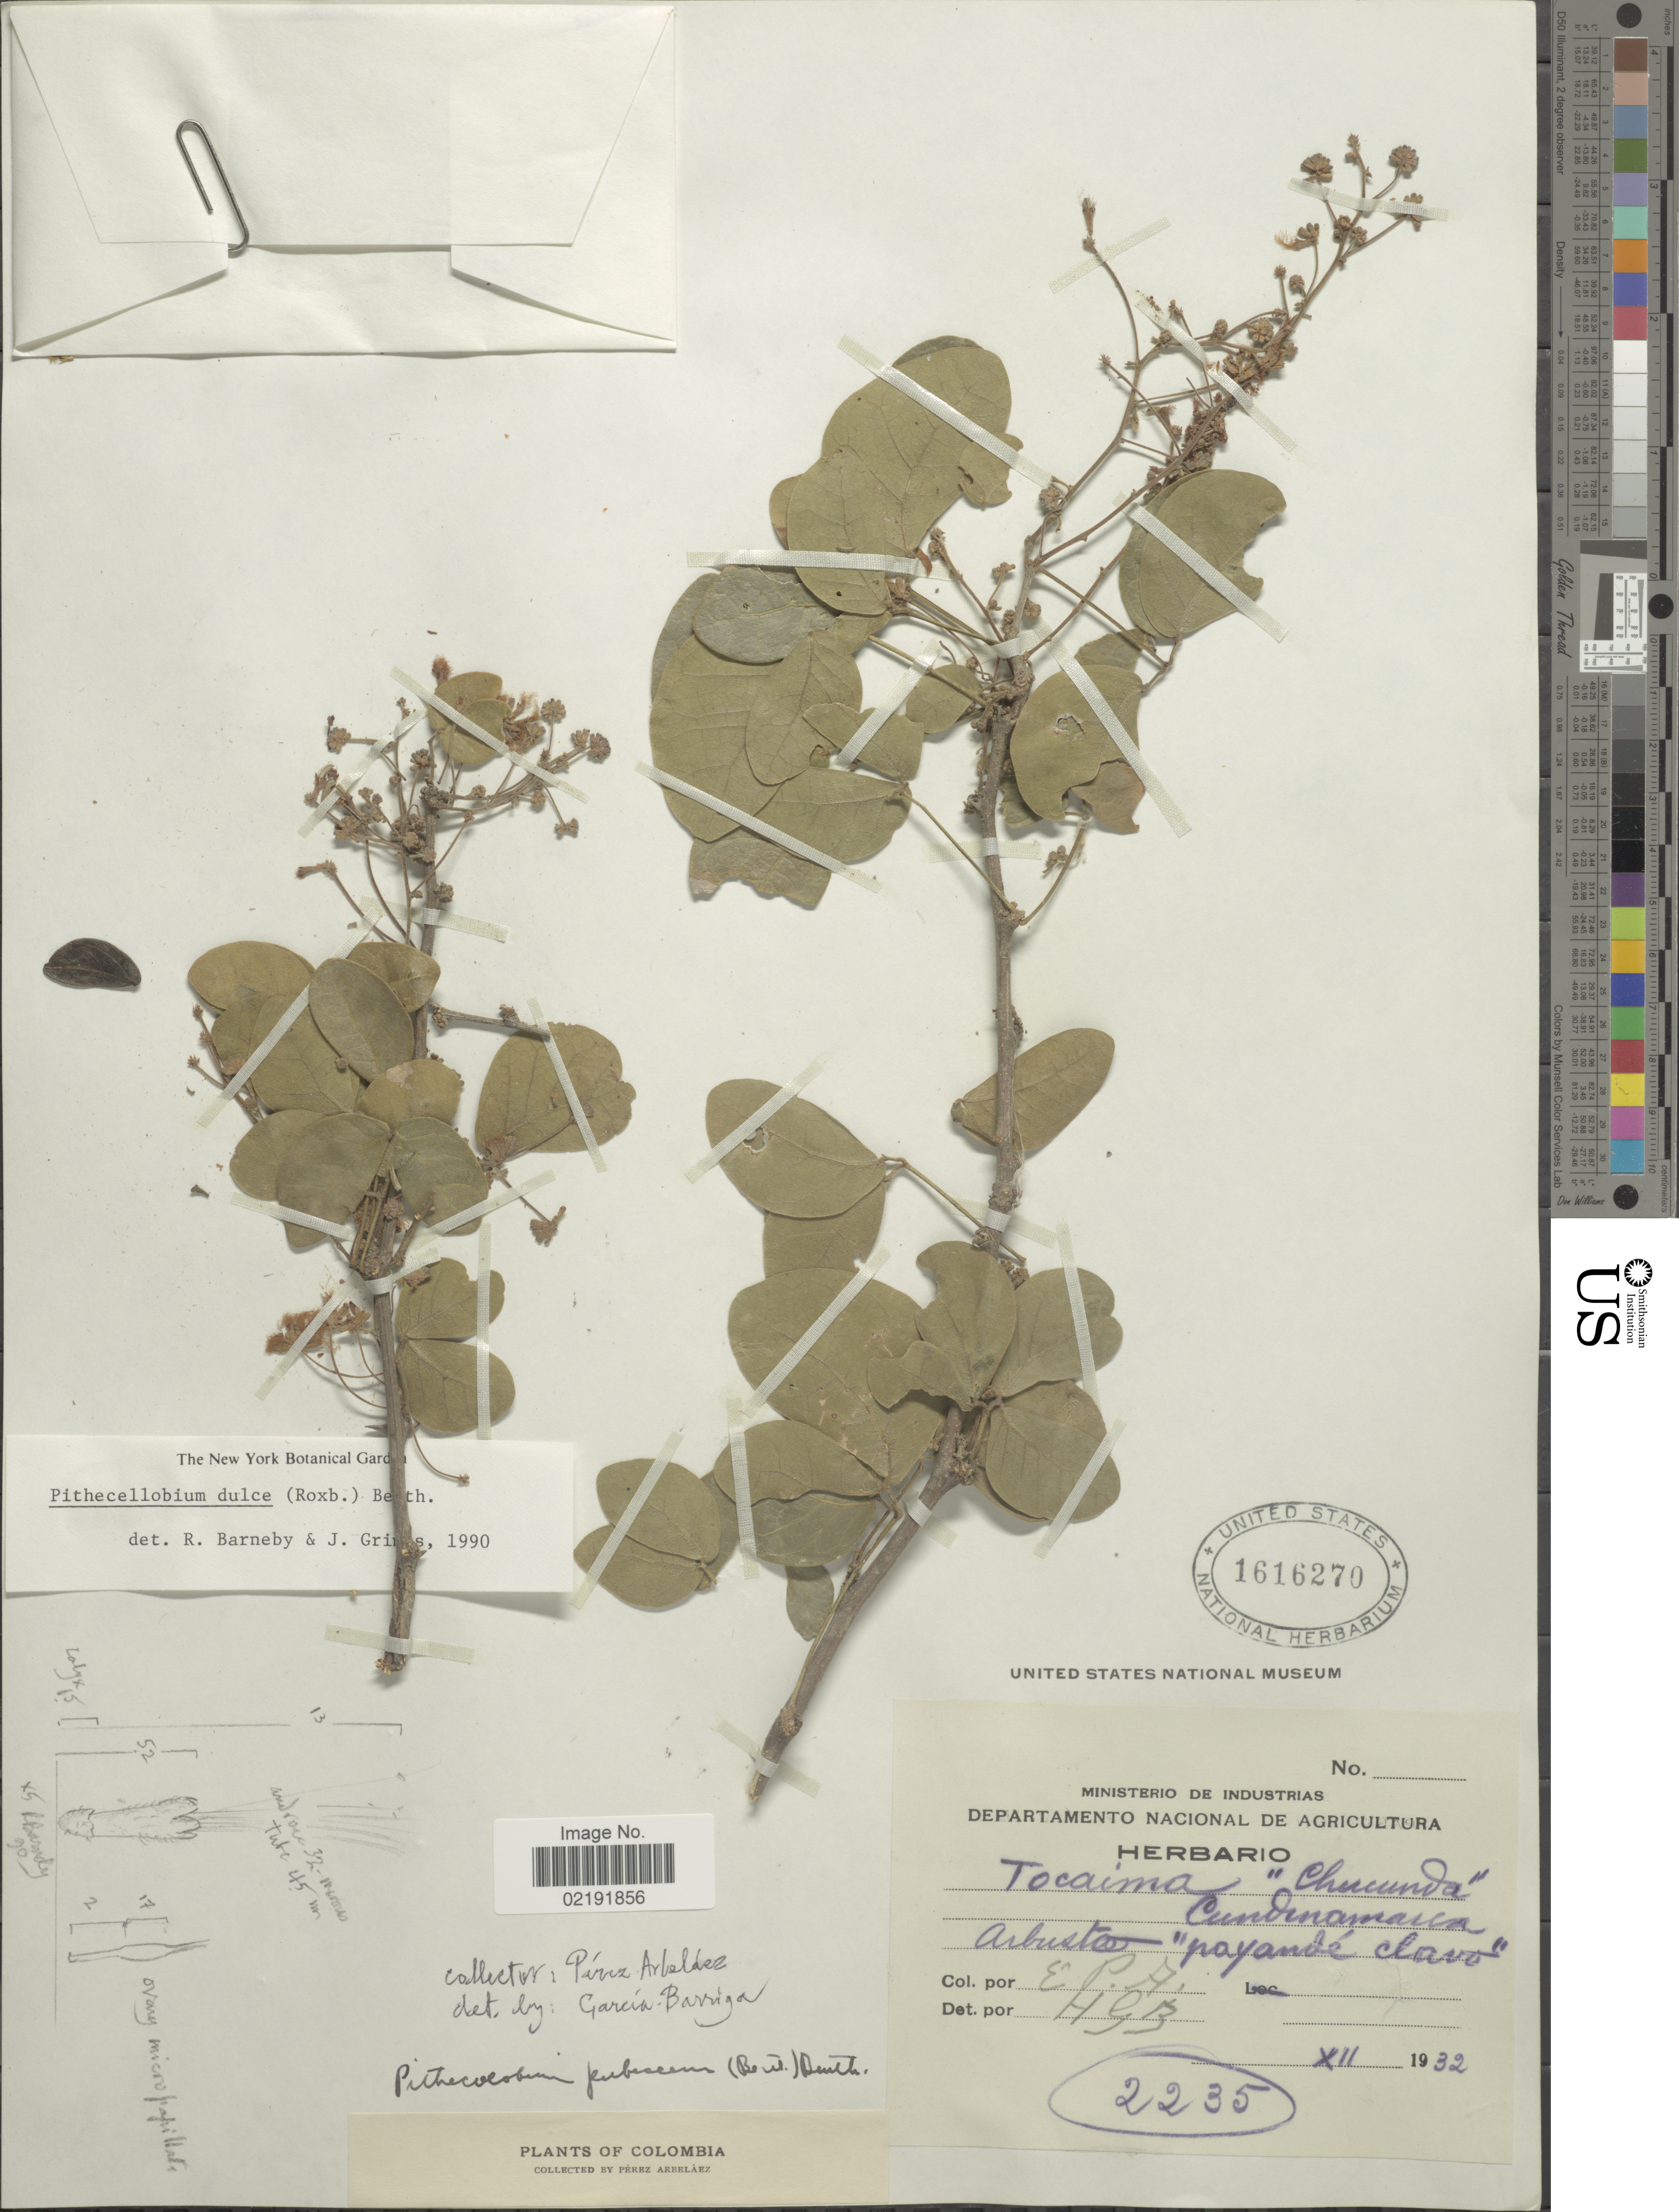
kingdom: Plantae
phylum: Tracheophyta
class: Magnoliopsida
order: Fabales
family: Fabaceae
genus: Pithecellobium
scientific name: Pithecellobium dulce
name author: (Roxb.) Benth.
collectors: E. Pérez Arbeláez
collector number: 2235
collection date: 1932-12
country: Colombia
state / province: Cundinamarca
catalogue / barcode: US 1616270